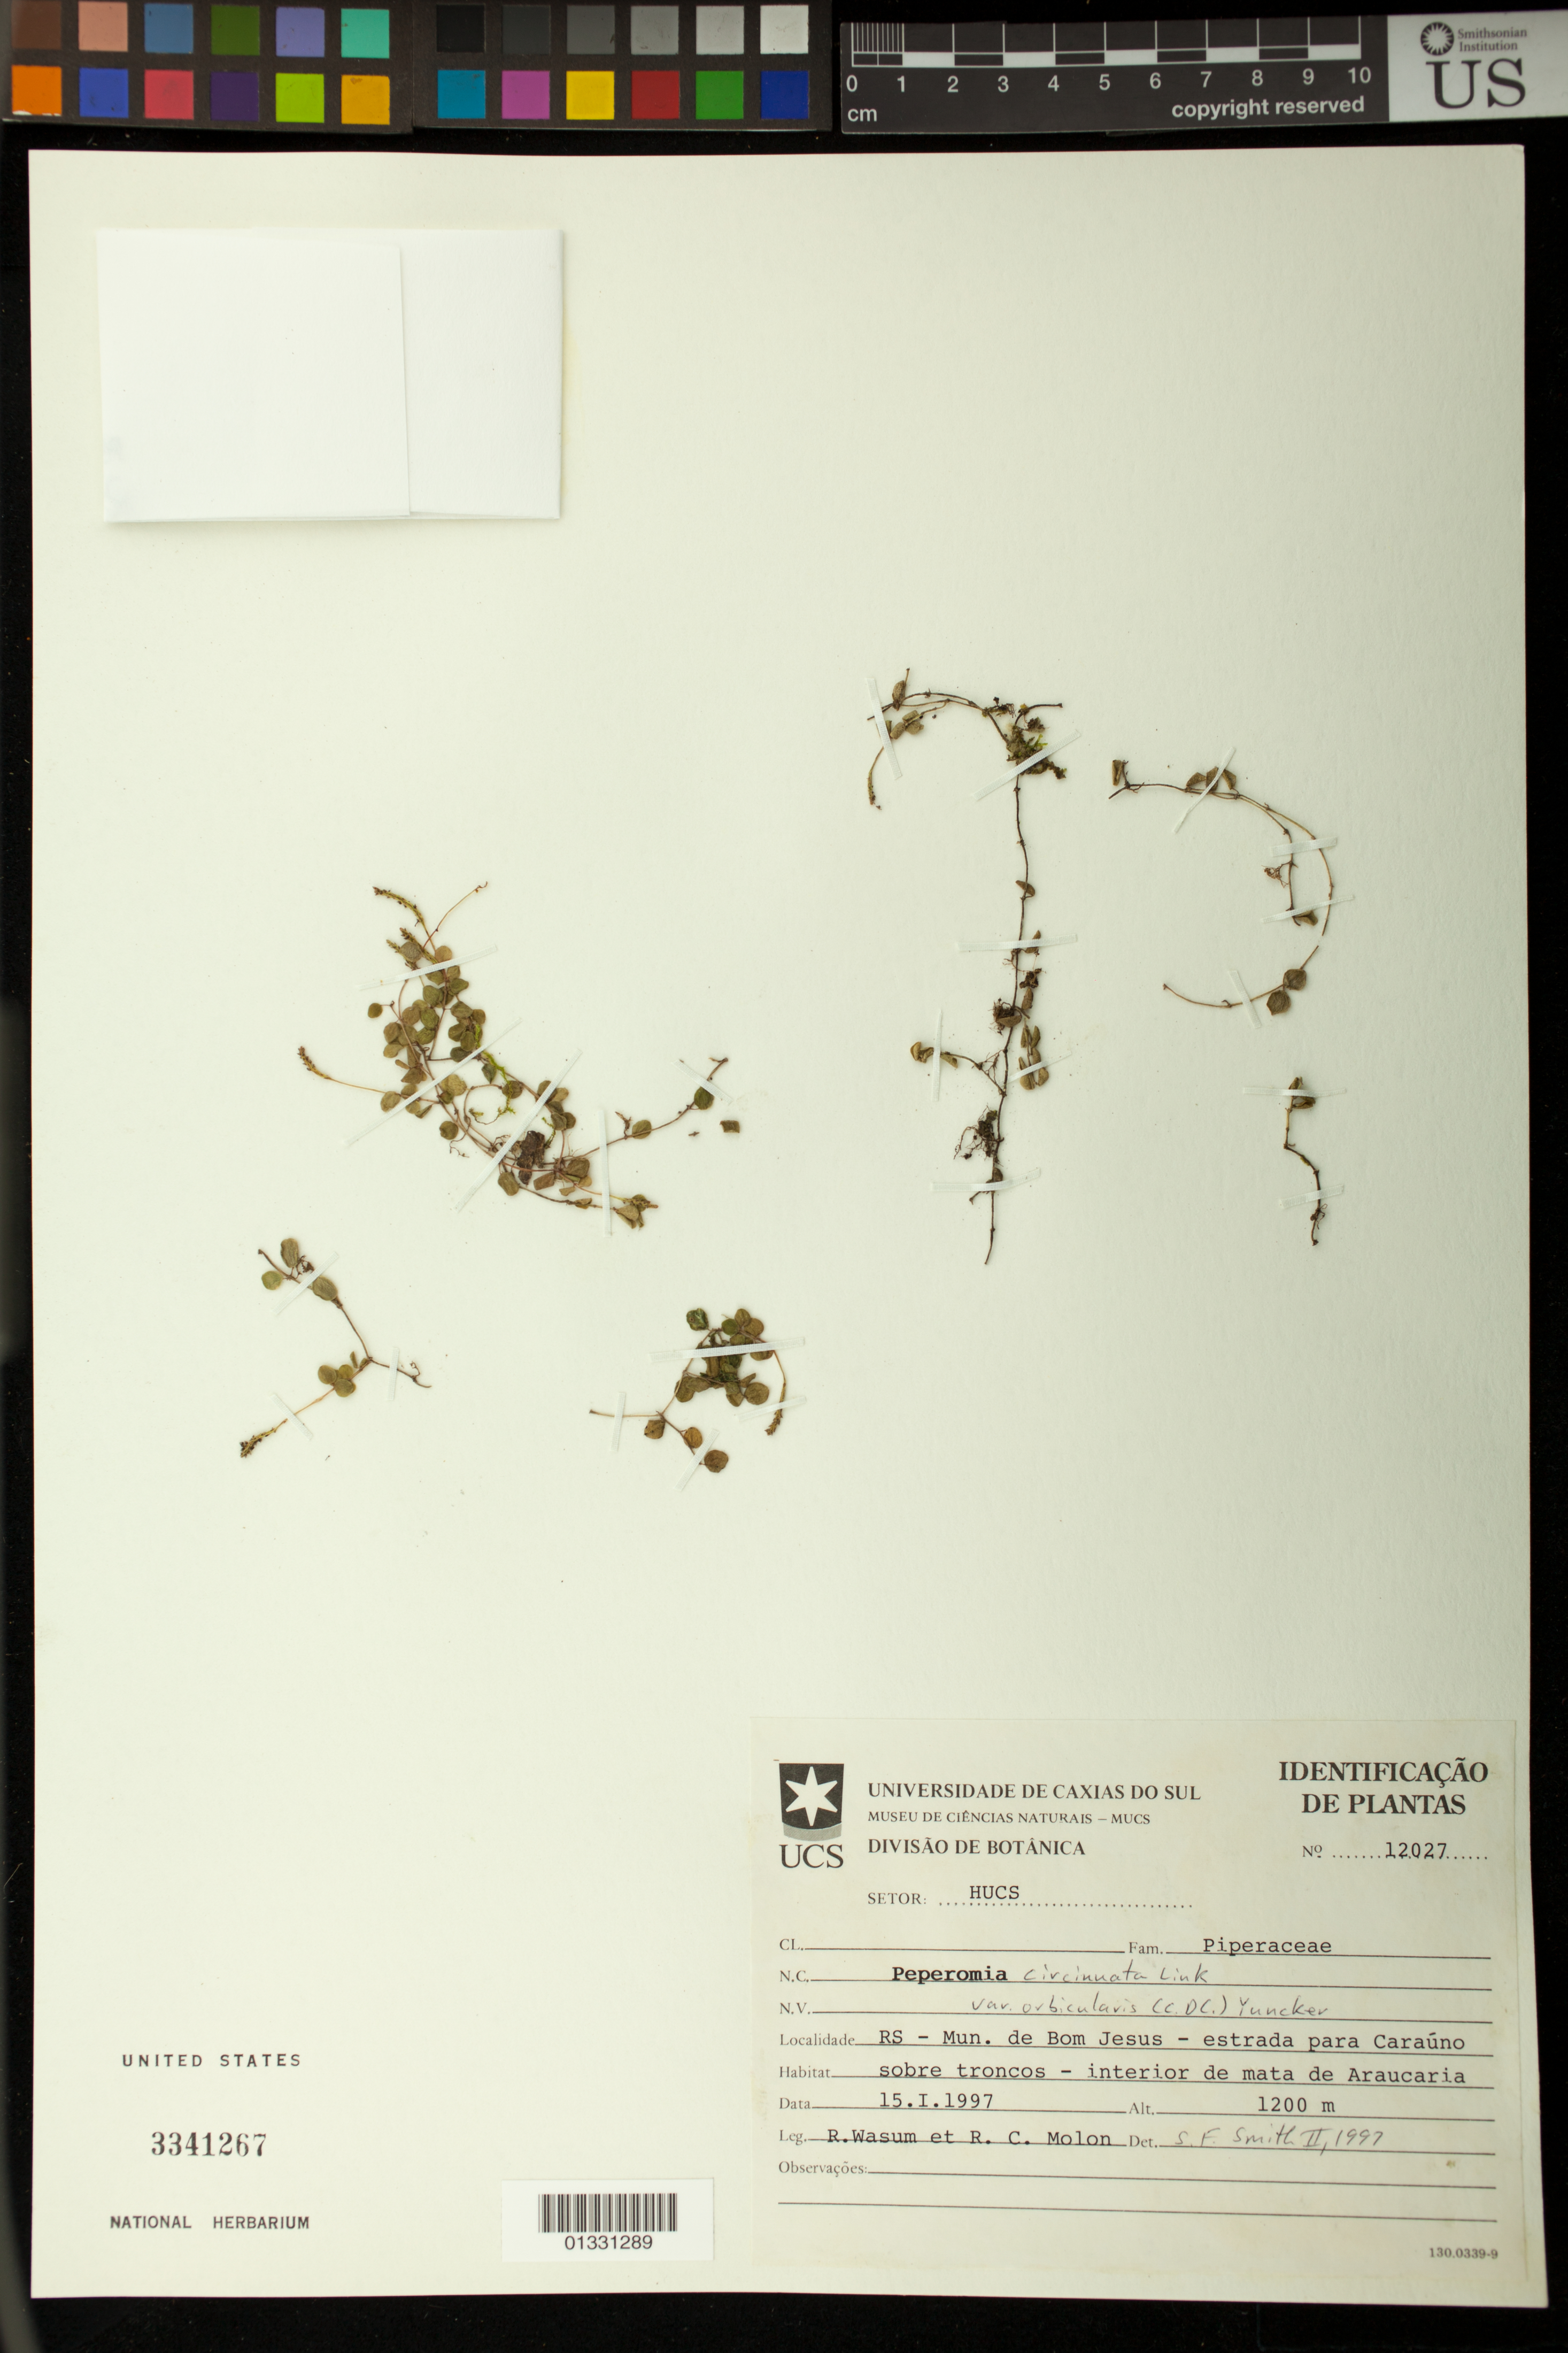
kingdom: Plantae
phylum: Tracheophyta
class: Magnoliopsida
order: Piperales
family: Piperaceae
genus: Peperomia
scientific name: Peperomia circinnata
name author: Link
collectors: R. Wasum & R. C. Molon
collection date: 1997-01-15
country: Brazil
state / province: Rio Grande do Sul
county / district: Bom Jesus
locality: Estrad para Caraúno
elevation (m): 1200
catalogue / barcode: US 3341267